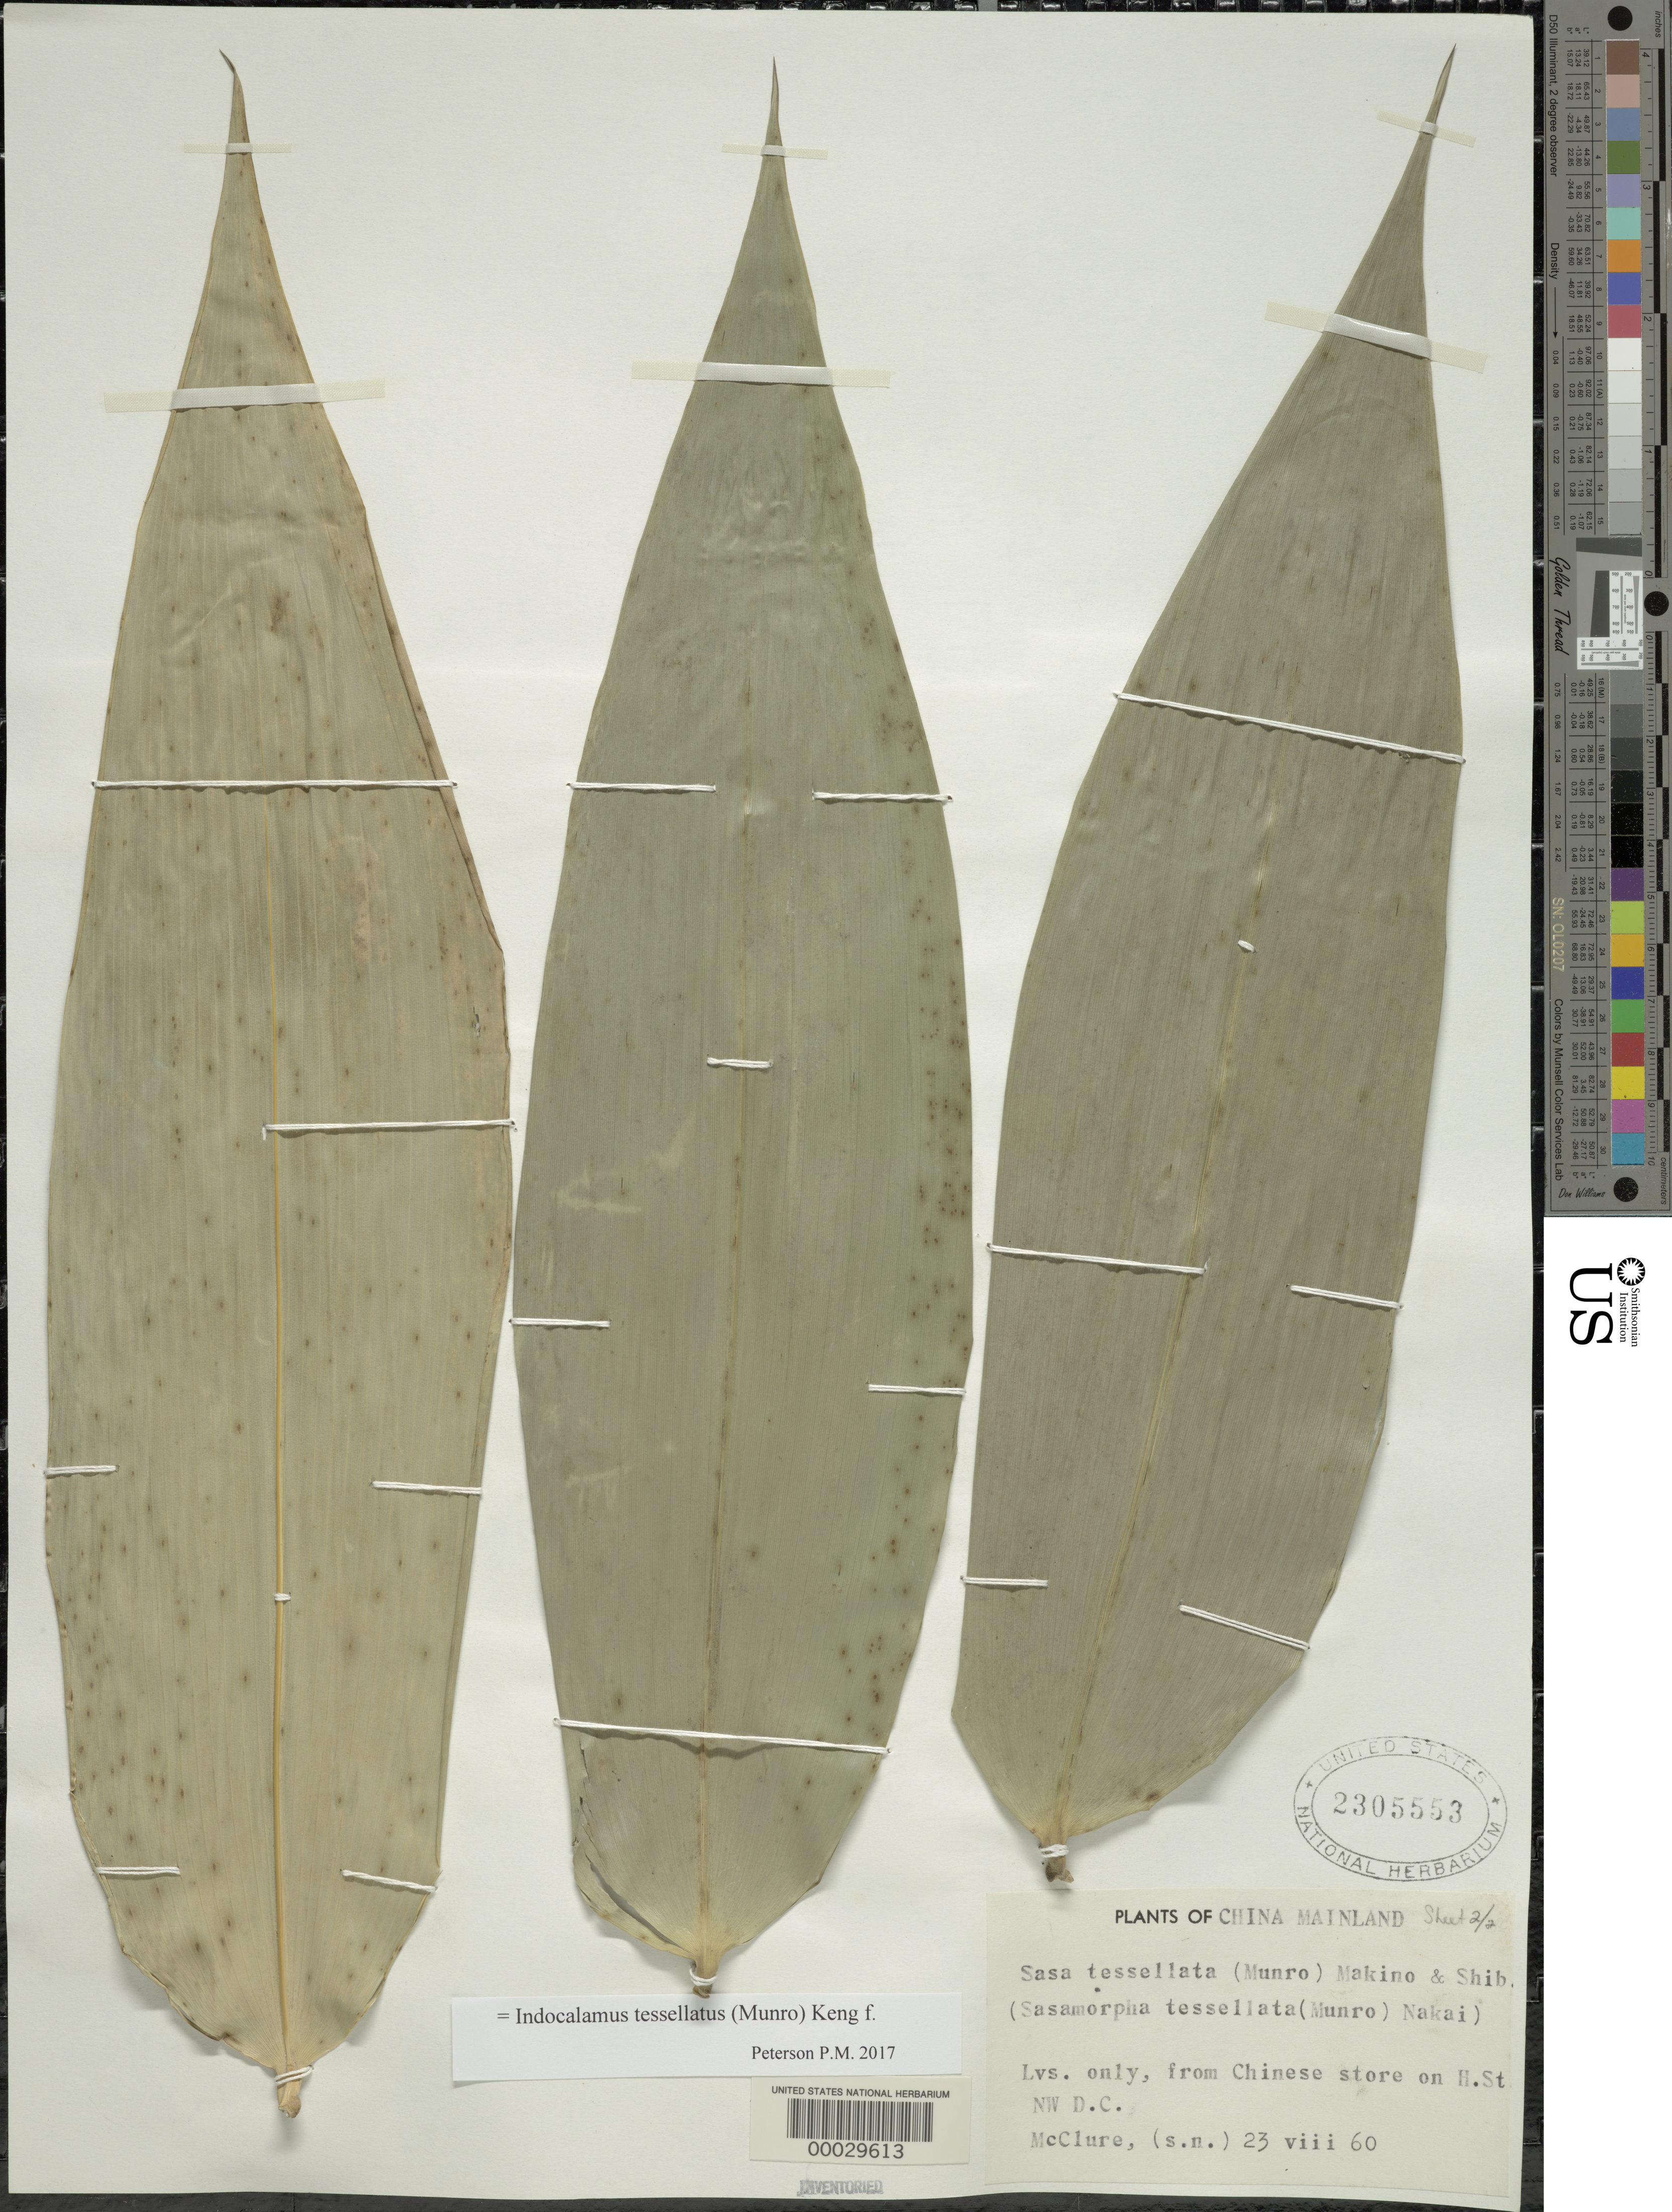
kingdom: Plantae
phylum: Tracheophyta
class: Liliopsida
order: Poales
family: Poaceae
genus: Indocalamus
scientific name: Indocalamus tessellatus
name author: (Munro) Keng f.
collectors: F. A. McClure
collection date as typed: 23 Aug 1960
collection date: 1960-08-23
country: China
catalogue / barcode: US 2305553